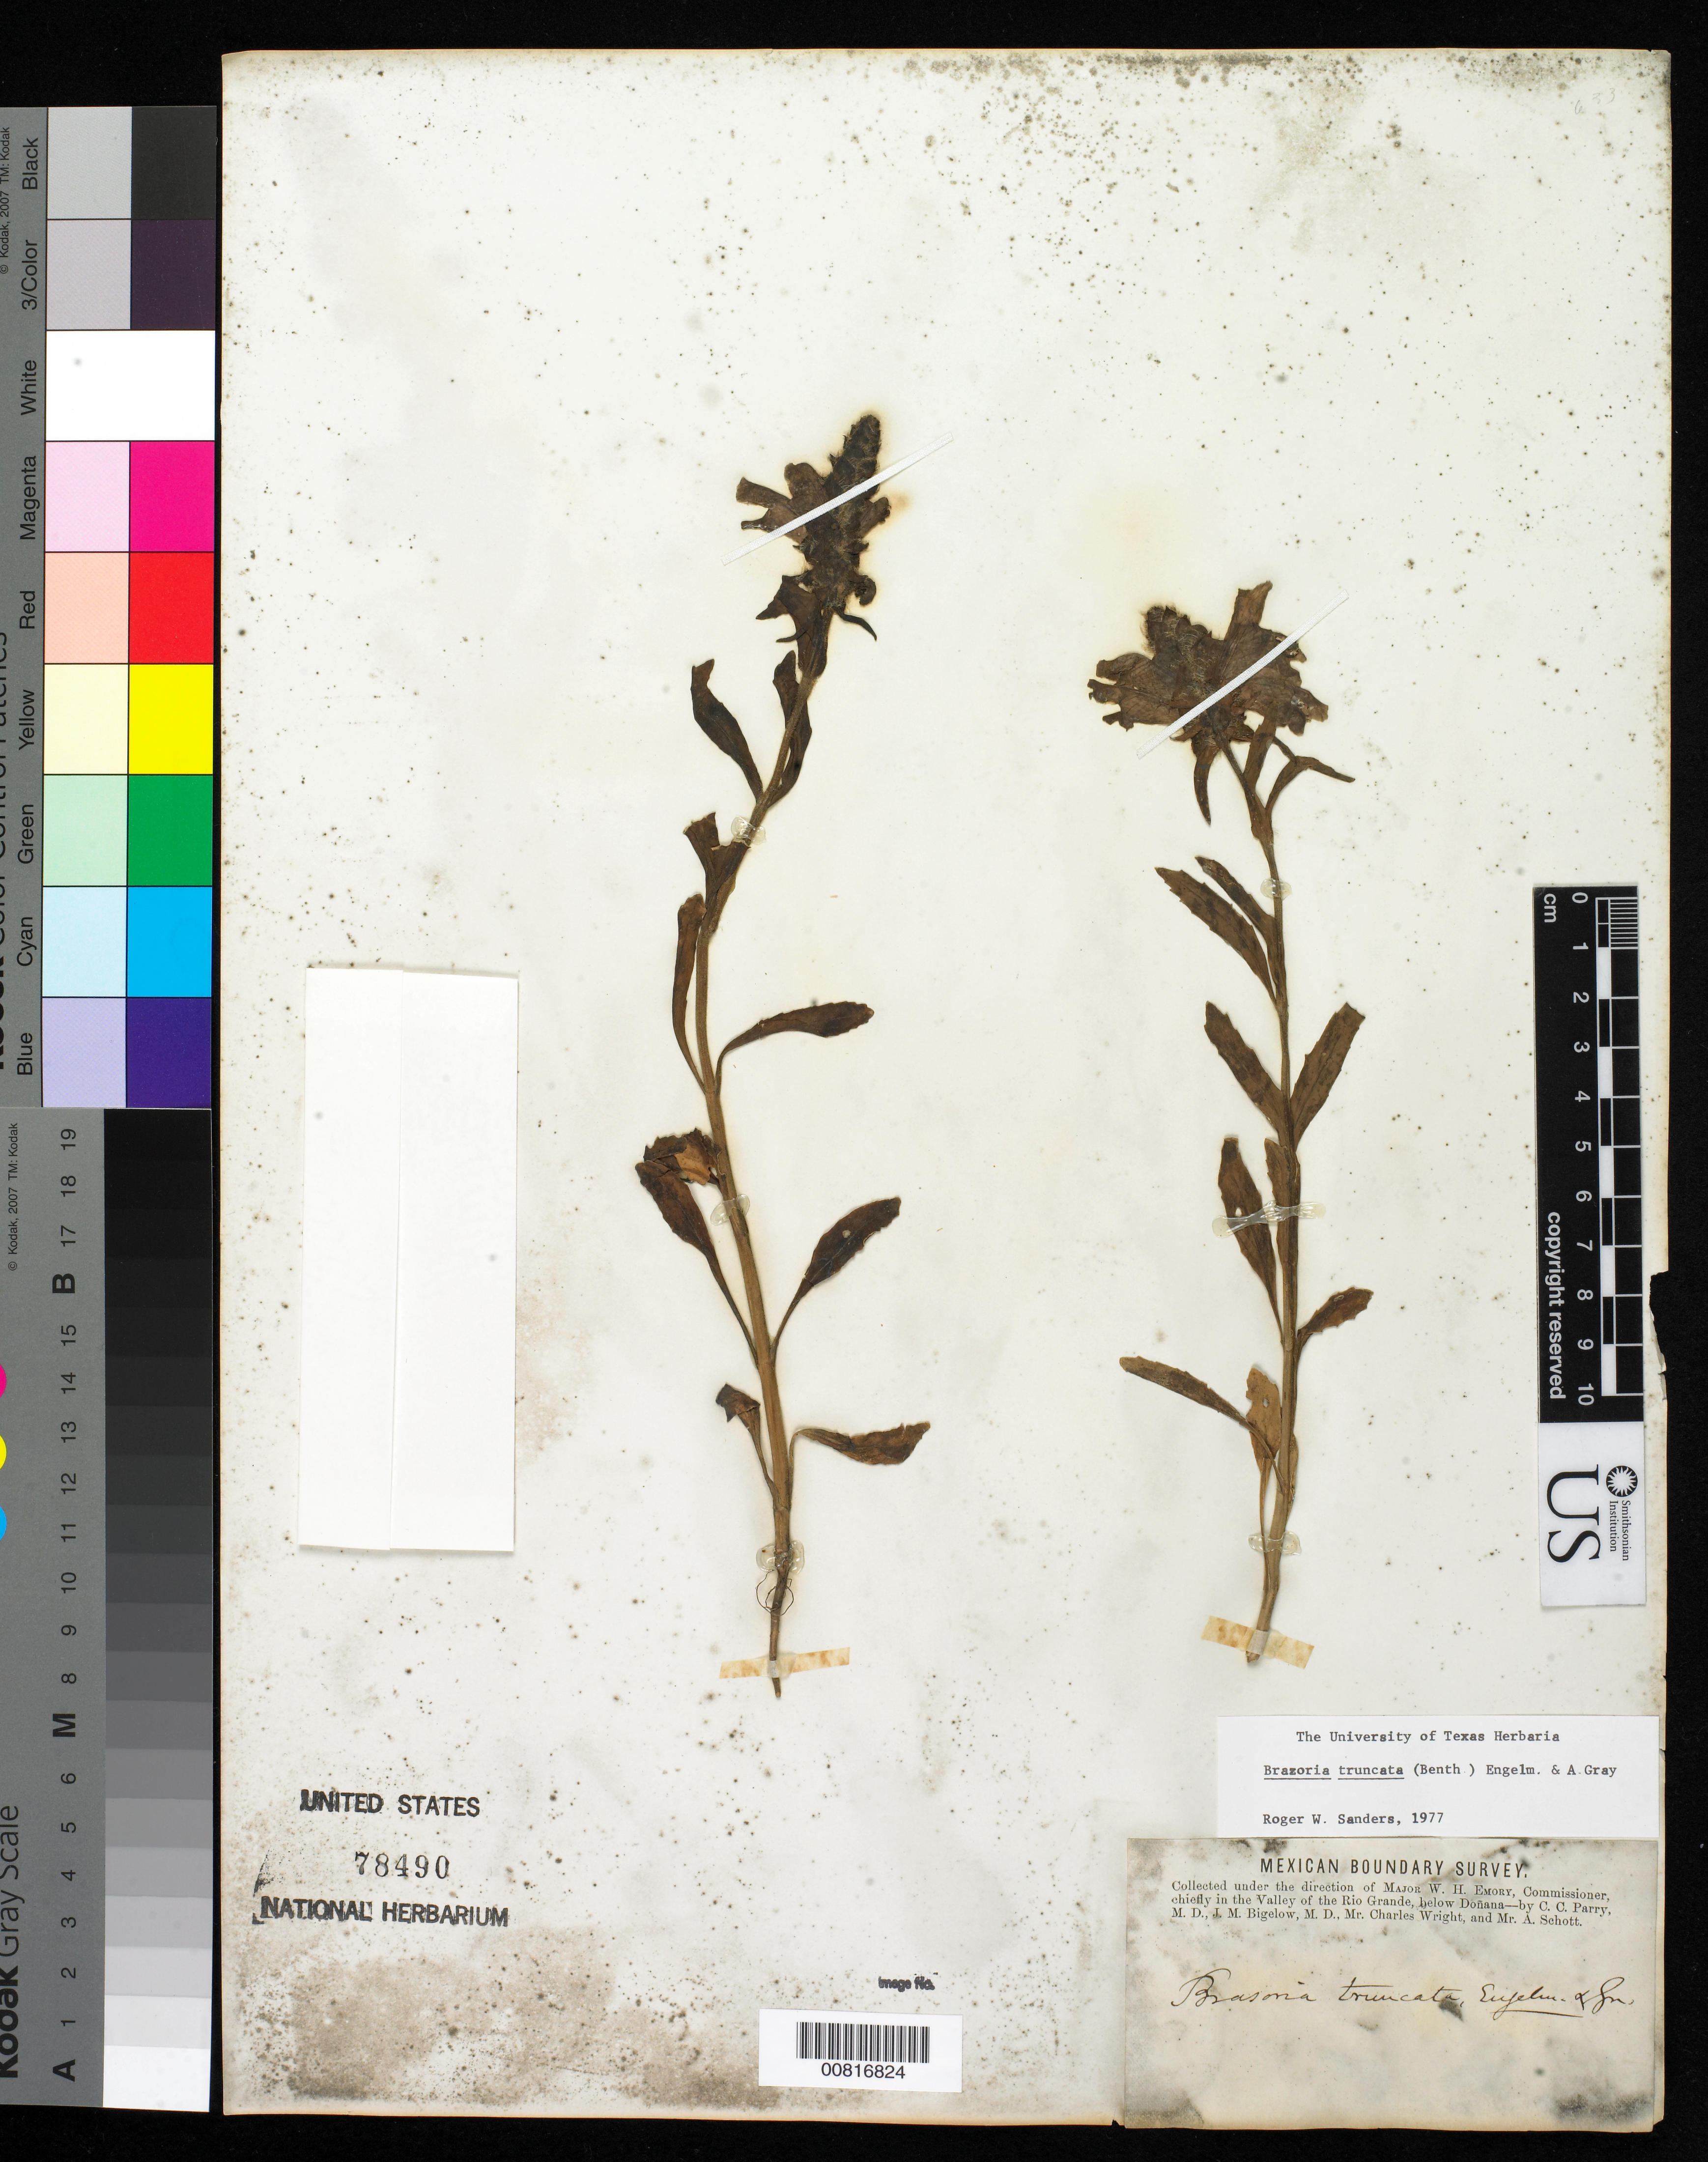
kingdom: Plantae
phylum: Tracheophyta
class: Magnoliopsida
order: Lamiales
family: Lamiaceae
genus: Brazoria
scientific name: Brazoria truncata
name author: (Benth.) Engelm. & A. Gray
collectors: C. C. Parry, J. M. Bigelow, C. Wright & A. C. V. Schott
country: United States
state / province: New Mexico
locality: Valley of the Rio Grande, below Doñana, New Mexico.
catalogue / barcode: US 78490